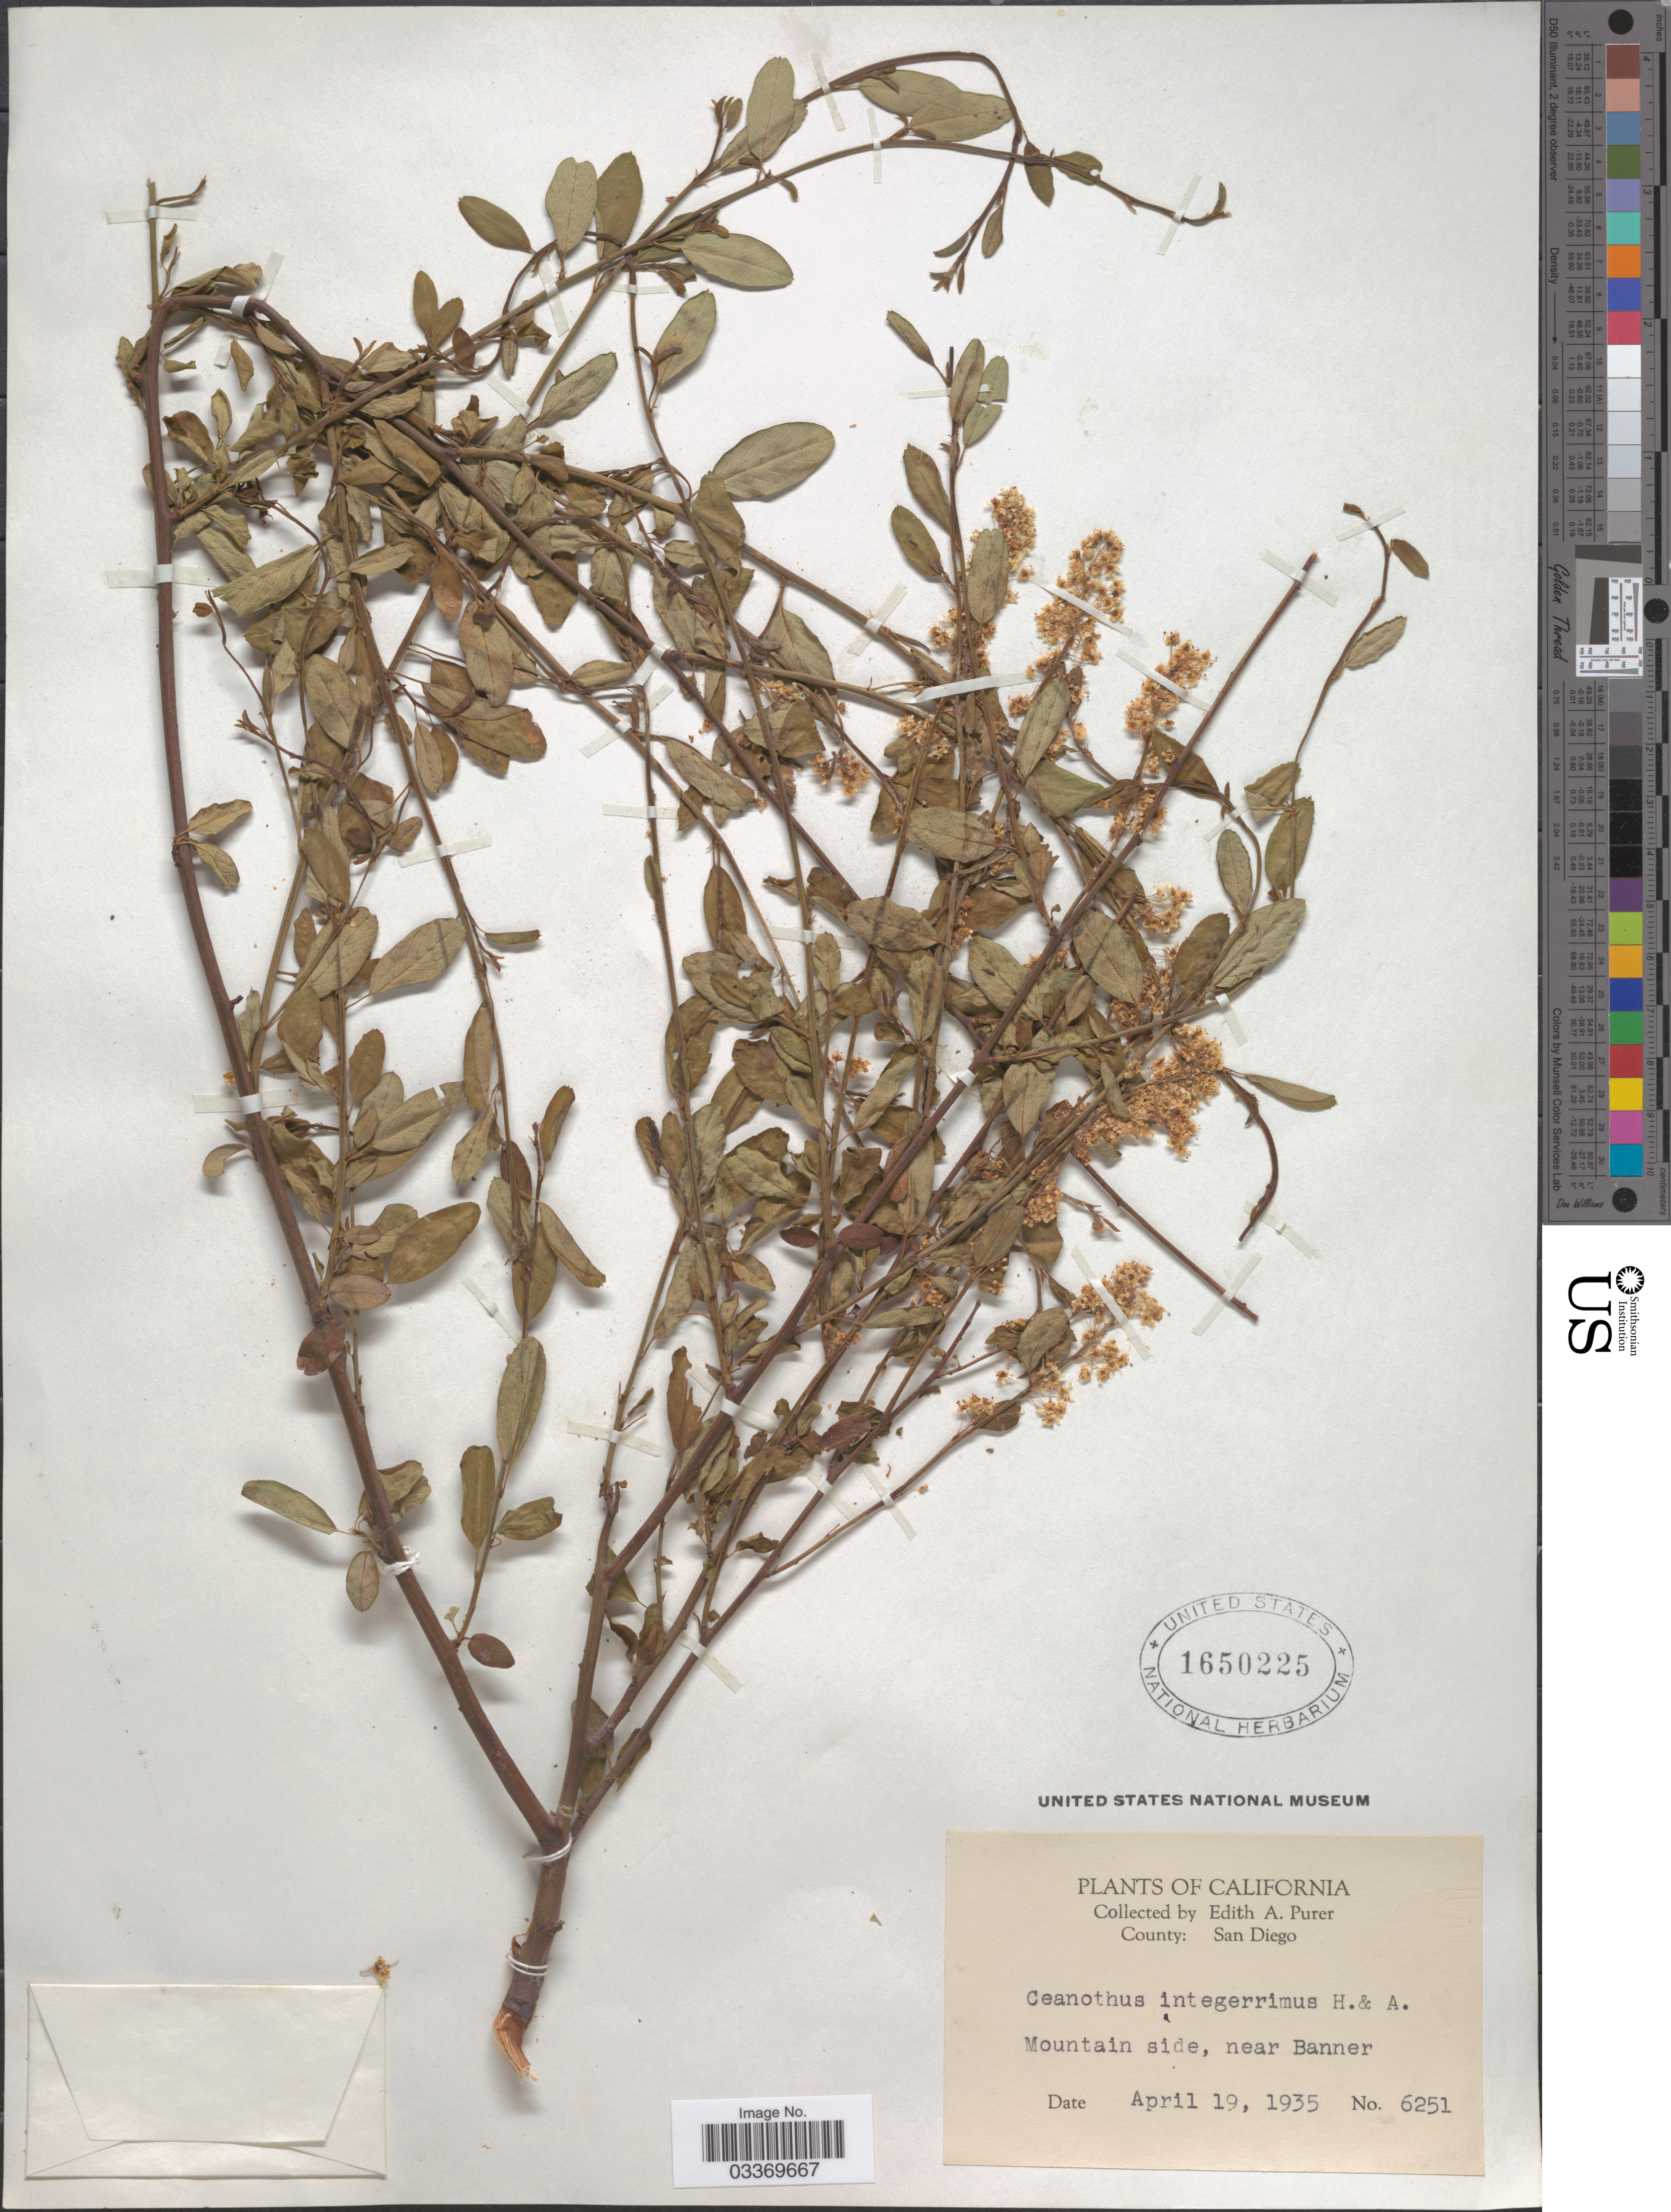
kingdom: Plantae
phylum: Tracheophyta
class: Magnoliopsida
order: Rosales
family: Rhamnaceae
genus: Ceanothus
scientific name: Ceanothus integerrimus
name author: Hook. & Arn.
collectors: E. Purer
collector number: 6251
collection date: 1935-04-19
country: United States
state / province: California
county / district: San Diego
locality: County: San Diego. Mountain side, near Banner.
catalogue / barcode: US 1650225